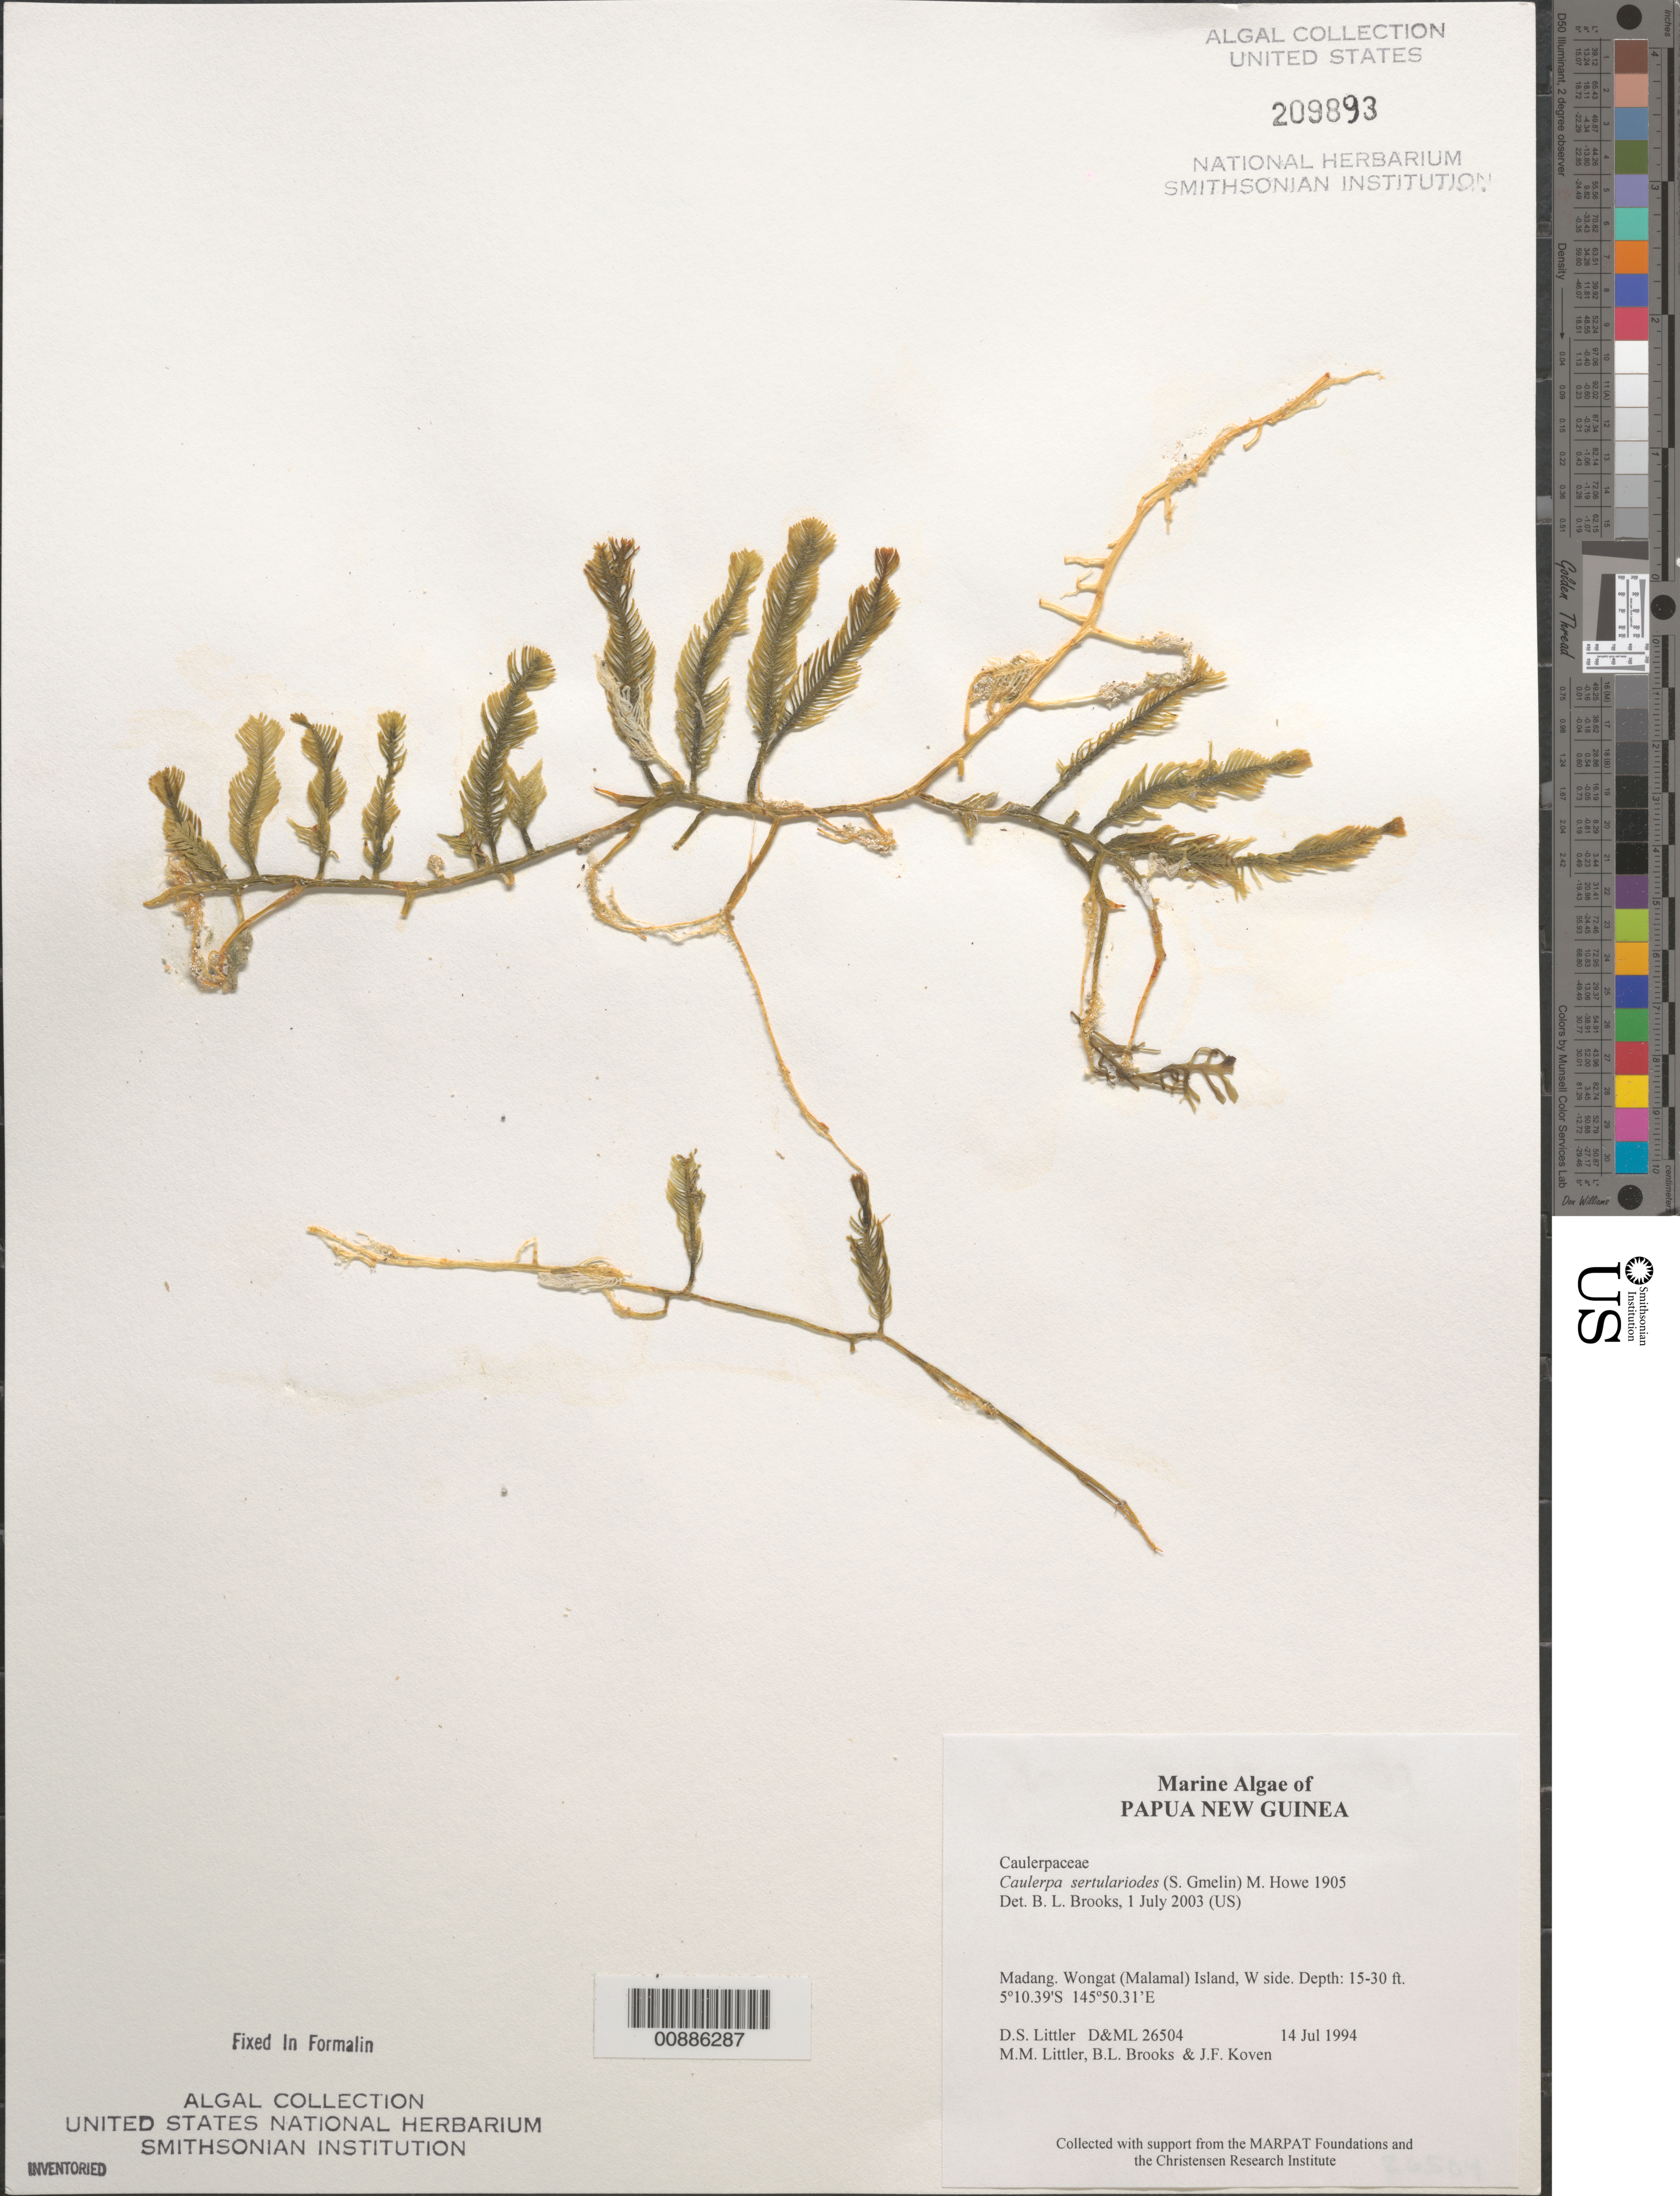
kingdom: Plantae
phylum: Chlorophyta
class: Ulvophyceae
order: Bryopsidales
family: Caulerpaceae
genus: Caulerpa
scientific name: Caulerpa sertularioides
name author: (S.G. Gmel.) M. Howe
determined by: Brooks, B. L., (BOT), Smithsonian Institution - National Museum of Natural History (UNITED STATES)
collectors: D. S. Littler, M. M. Littler, B. Brooks & J. Koven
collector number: D&ML 26504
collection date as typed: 14 Jul 1994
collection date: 1994-07-14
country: Papua New Guinea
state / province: Madang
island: Wongat [Malamal]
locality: West side of island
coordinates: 5 10.39'S, 145 50.31'E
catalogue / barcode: US 209893